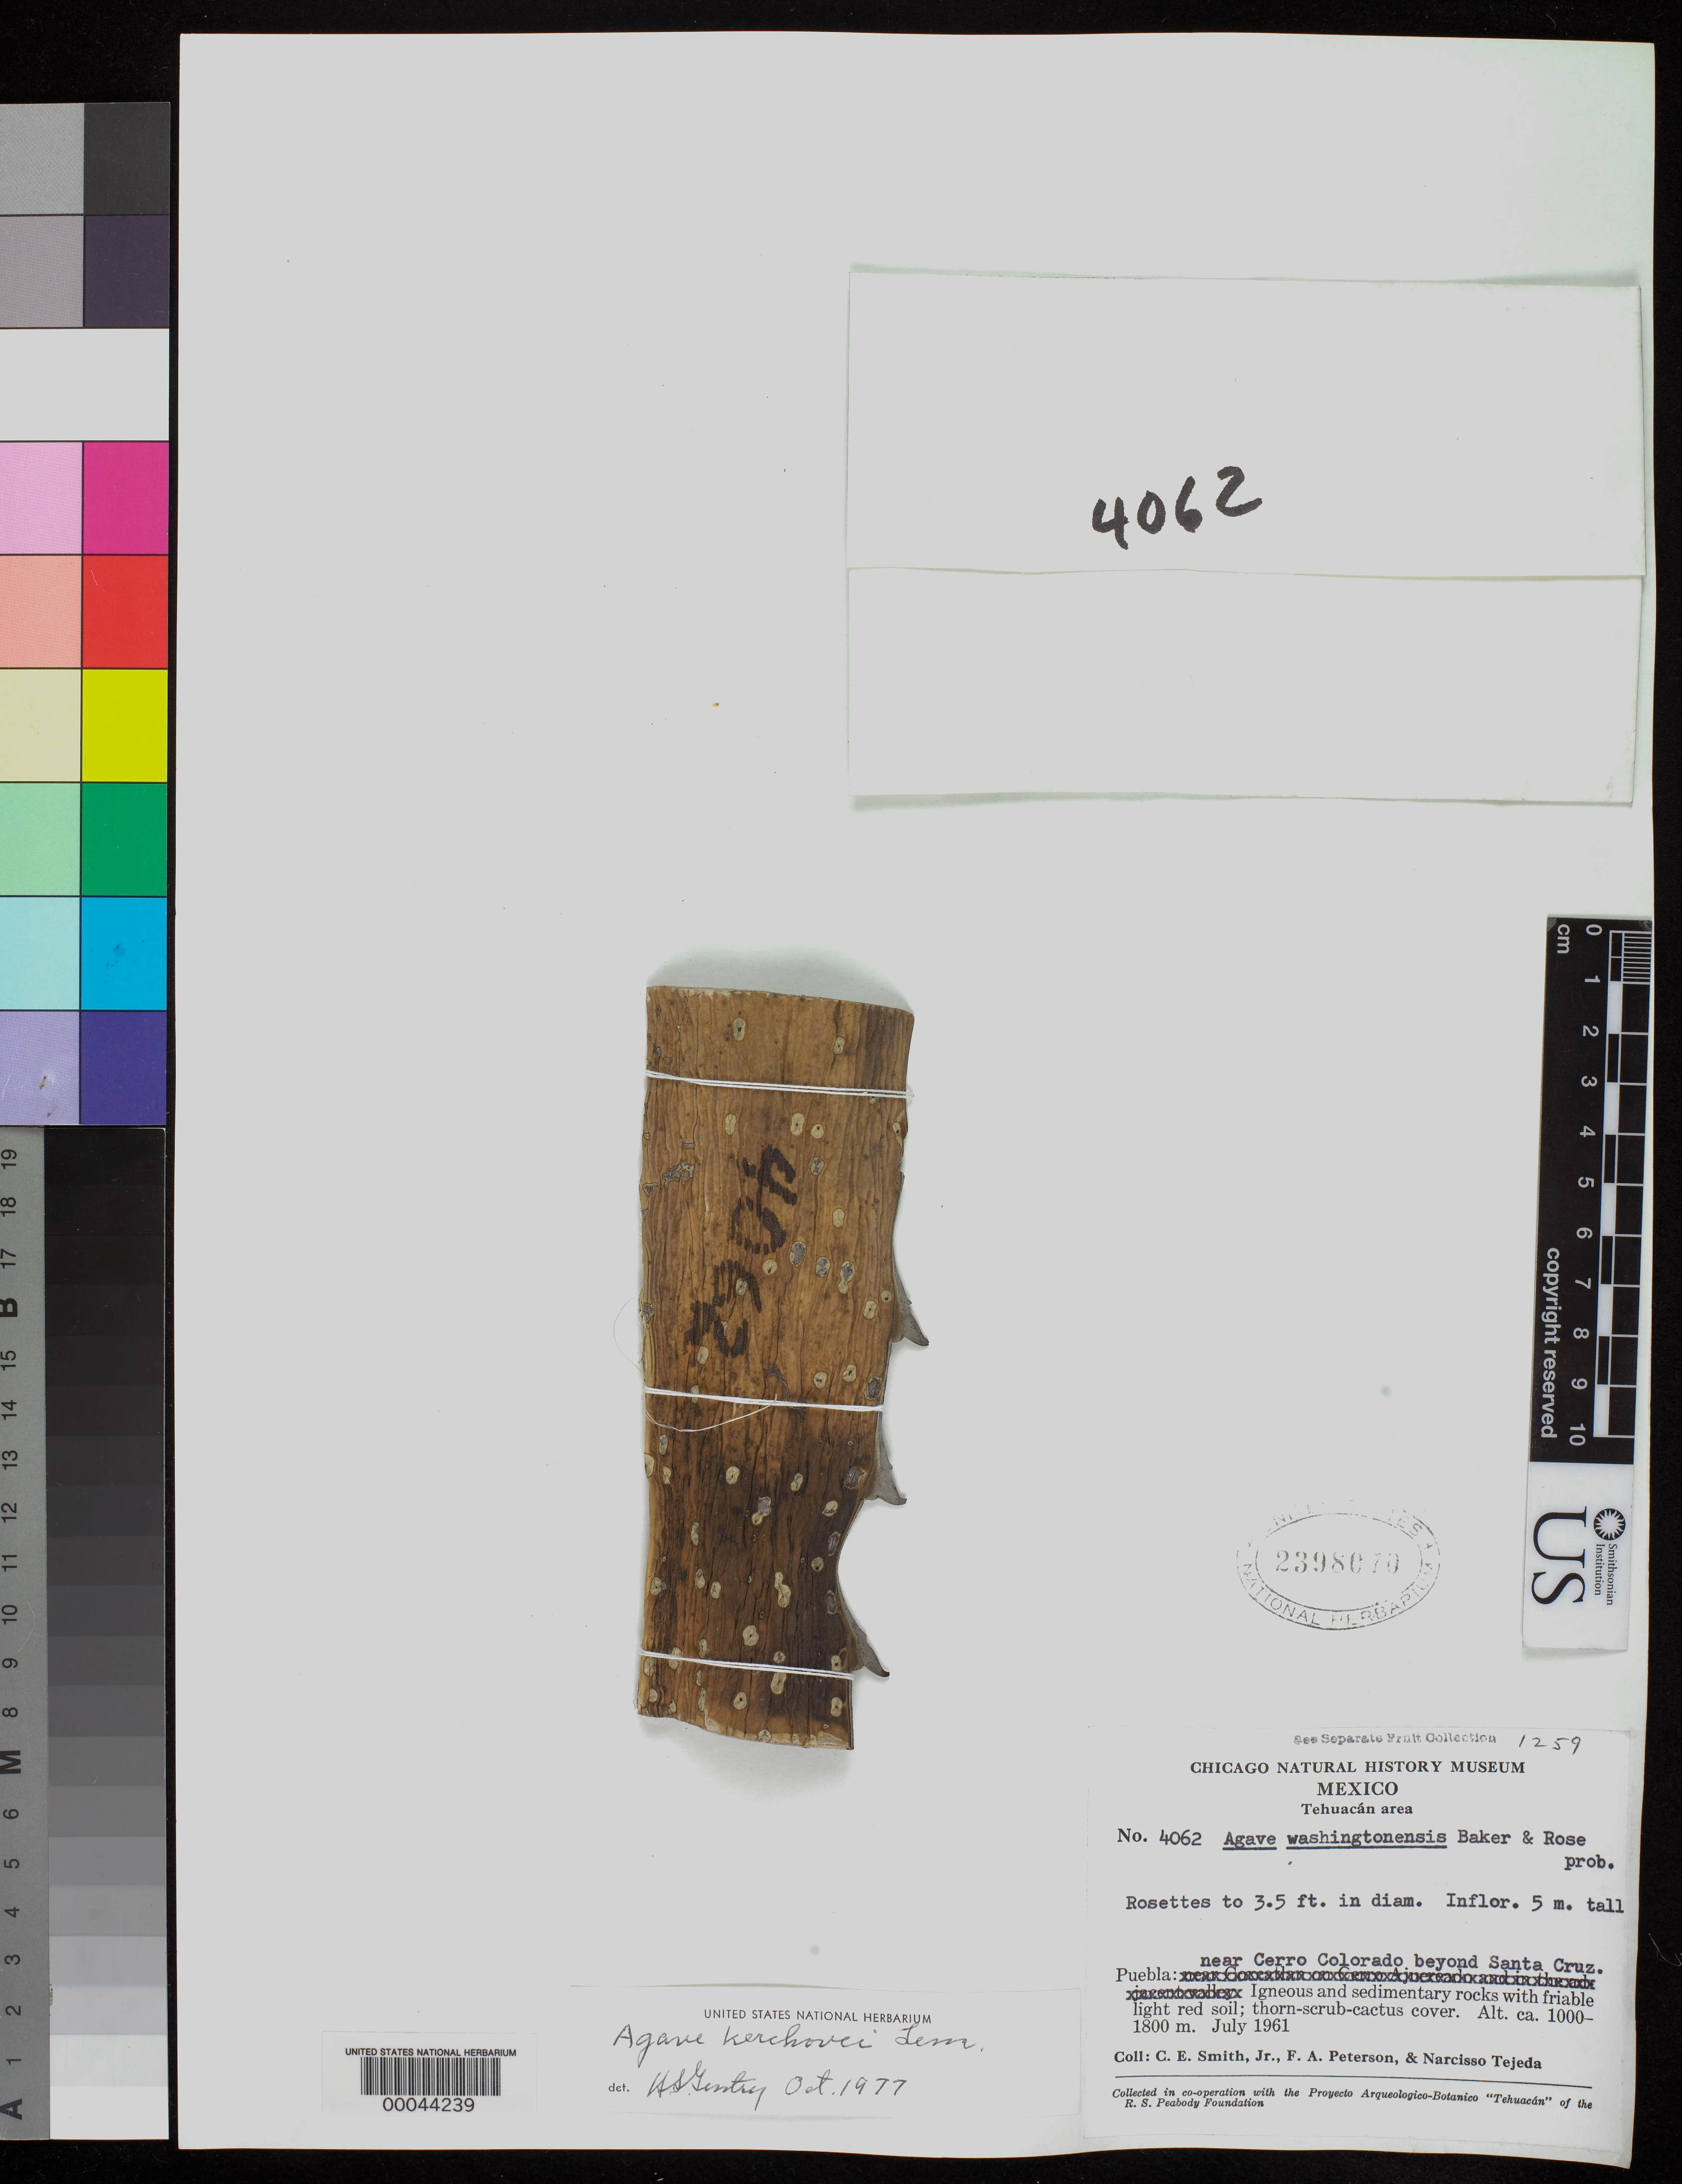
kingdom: Plantae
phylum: Tracheophyta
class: Liliopsida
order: Asparagales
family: Asparagaceae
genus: Agave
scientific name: Agave kerchovei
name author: Lem.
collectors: C. E. Smith Jr.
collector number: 4062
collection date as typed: Jul 1961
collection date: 1961-07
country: Mexico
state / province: Puebla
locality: Tehuacan area; near cerro colorado beyond Santa Cruz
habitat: Igneous & sedimentary rocks w/friable light red soil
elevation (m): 1000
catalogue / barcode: US 2398070